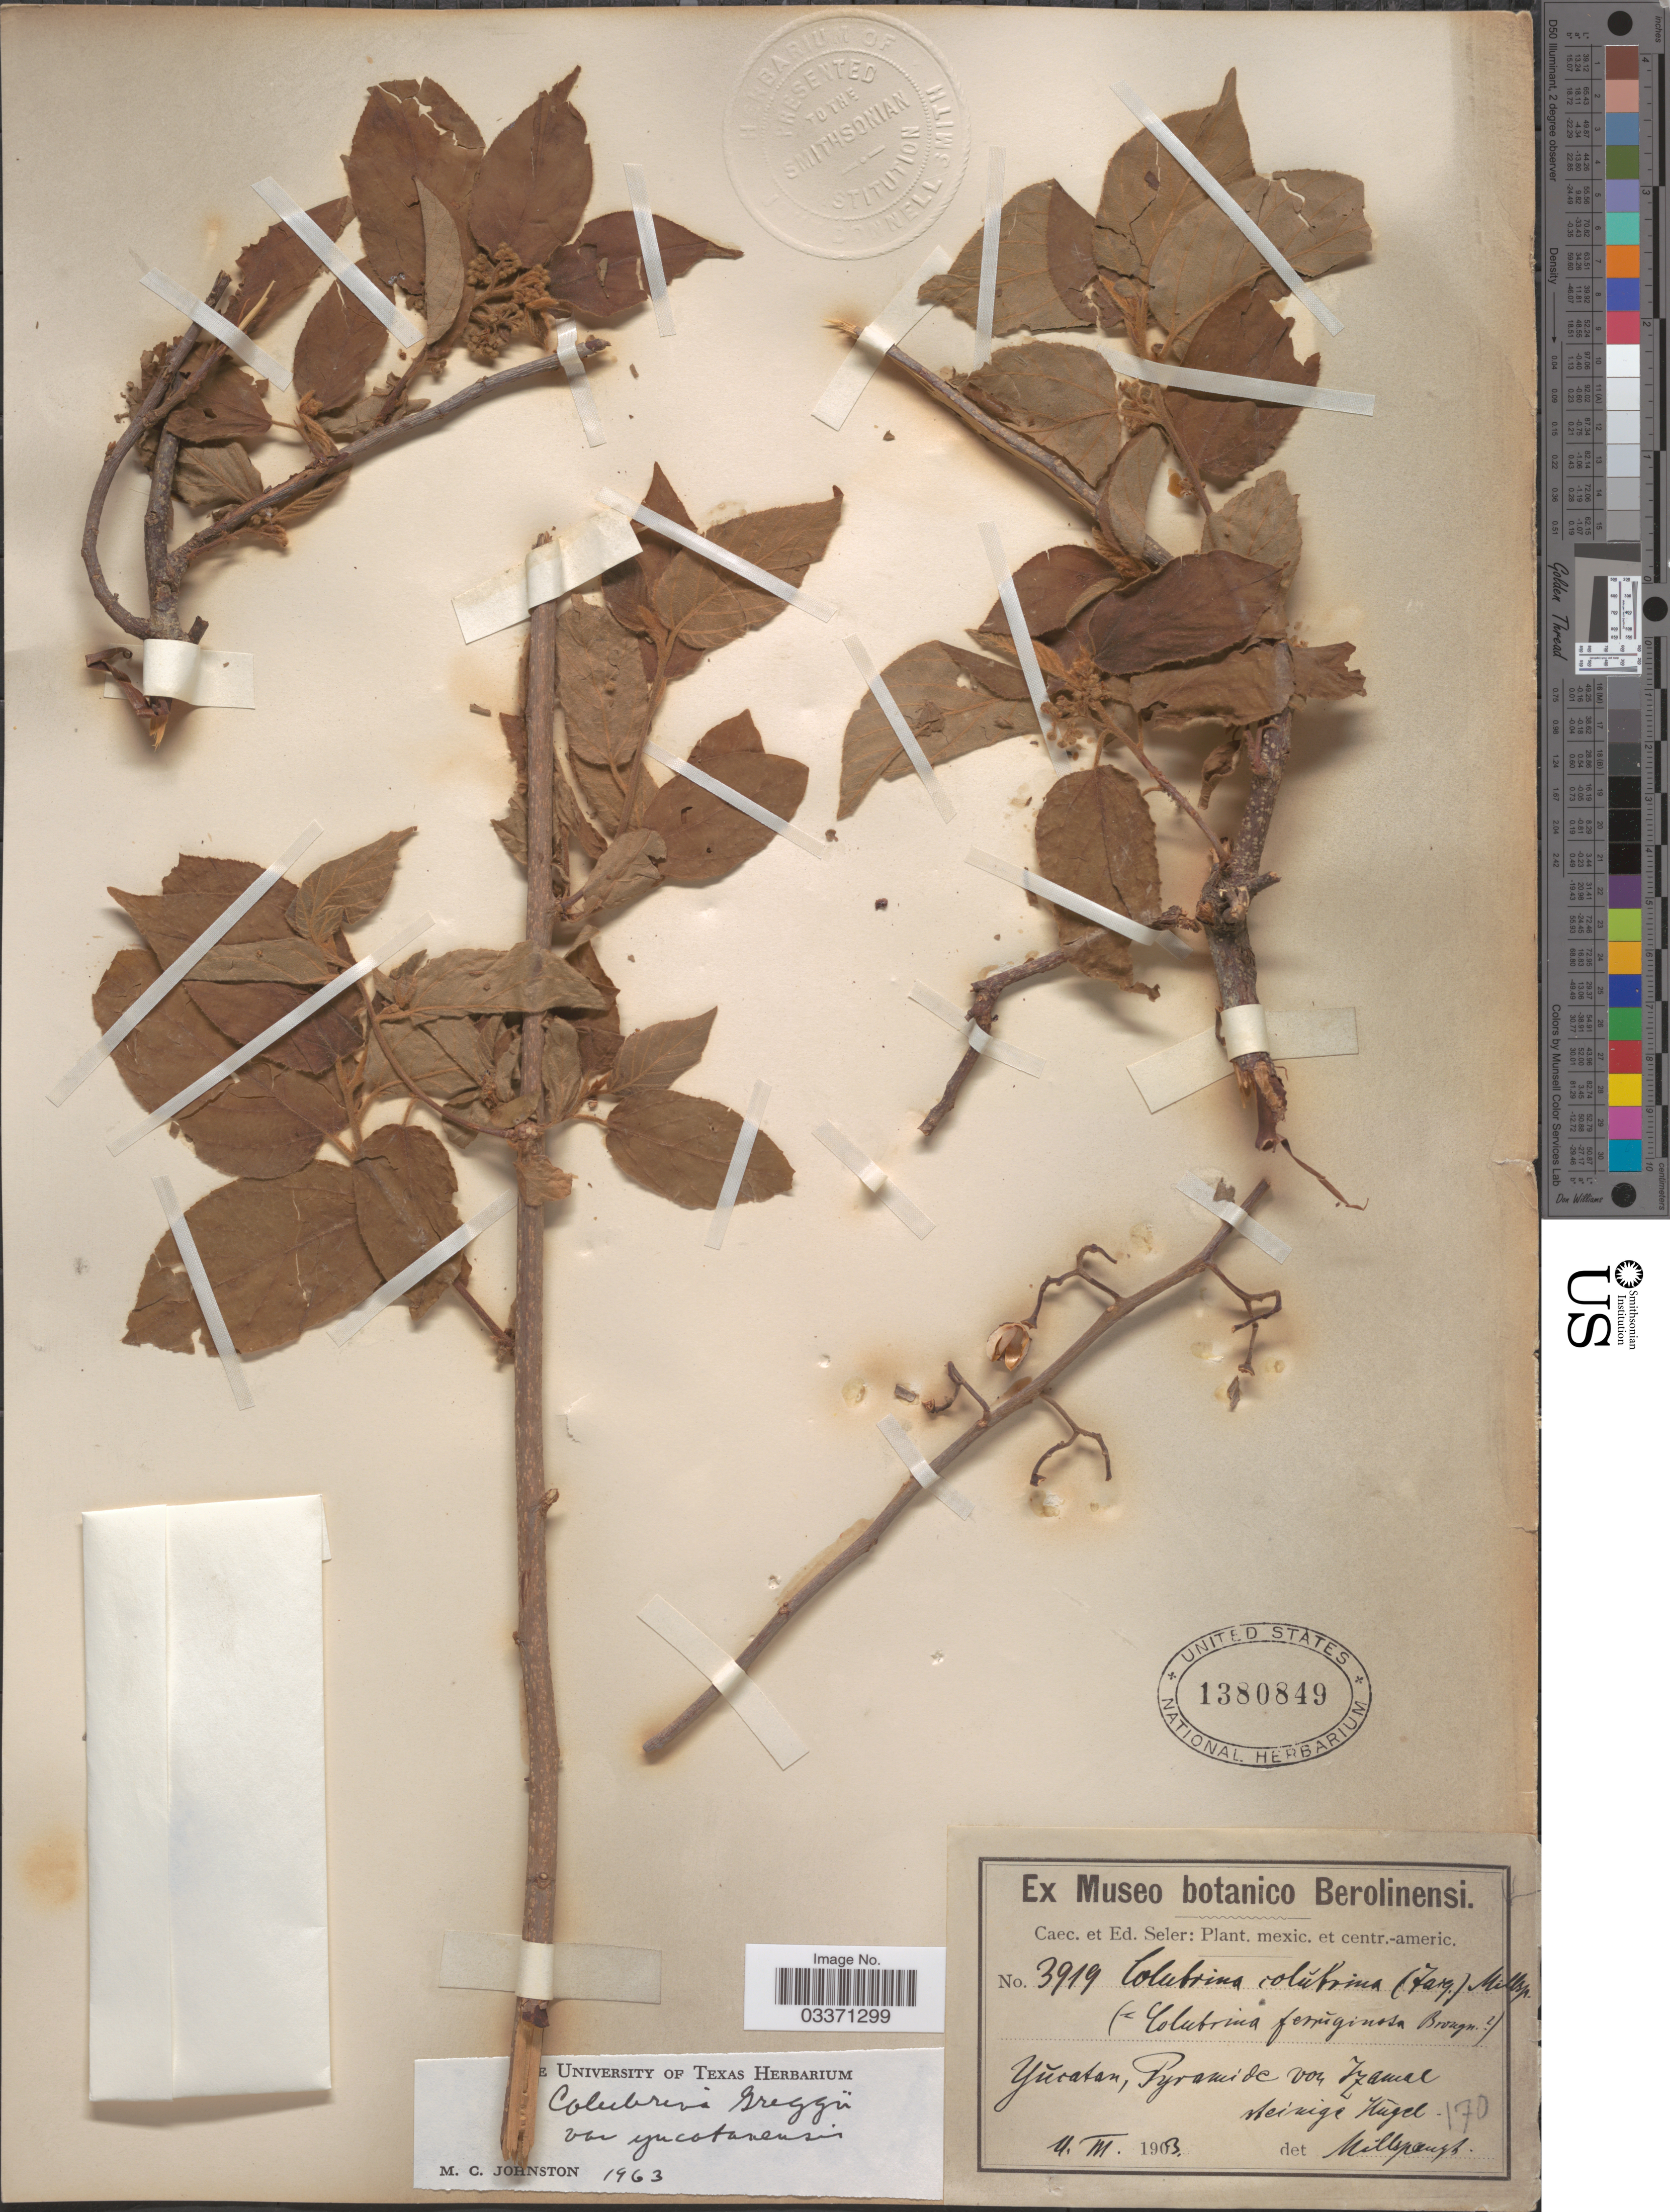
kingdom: Plantae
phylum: Tracheophyta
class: Magnoliopsida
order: Rosales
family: Rhamnaceae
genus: Colubrina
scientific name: Colubrina greggii var. yucatanensis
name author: M.C. Johnst.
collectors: ex Caec. et Ed Seler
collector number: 3919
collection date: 1903-03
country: Mexico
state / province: Yucatán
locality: Pyramide von Izamal.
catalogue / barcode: US 1380849